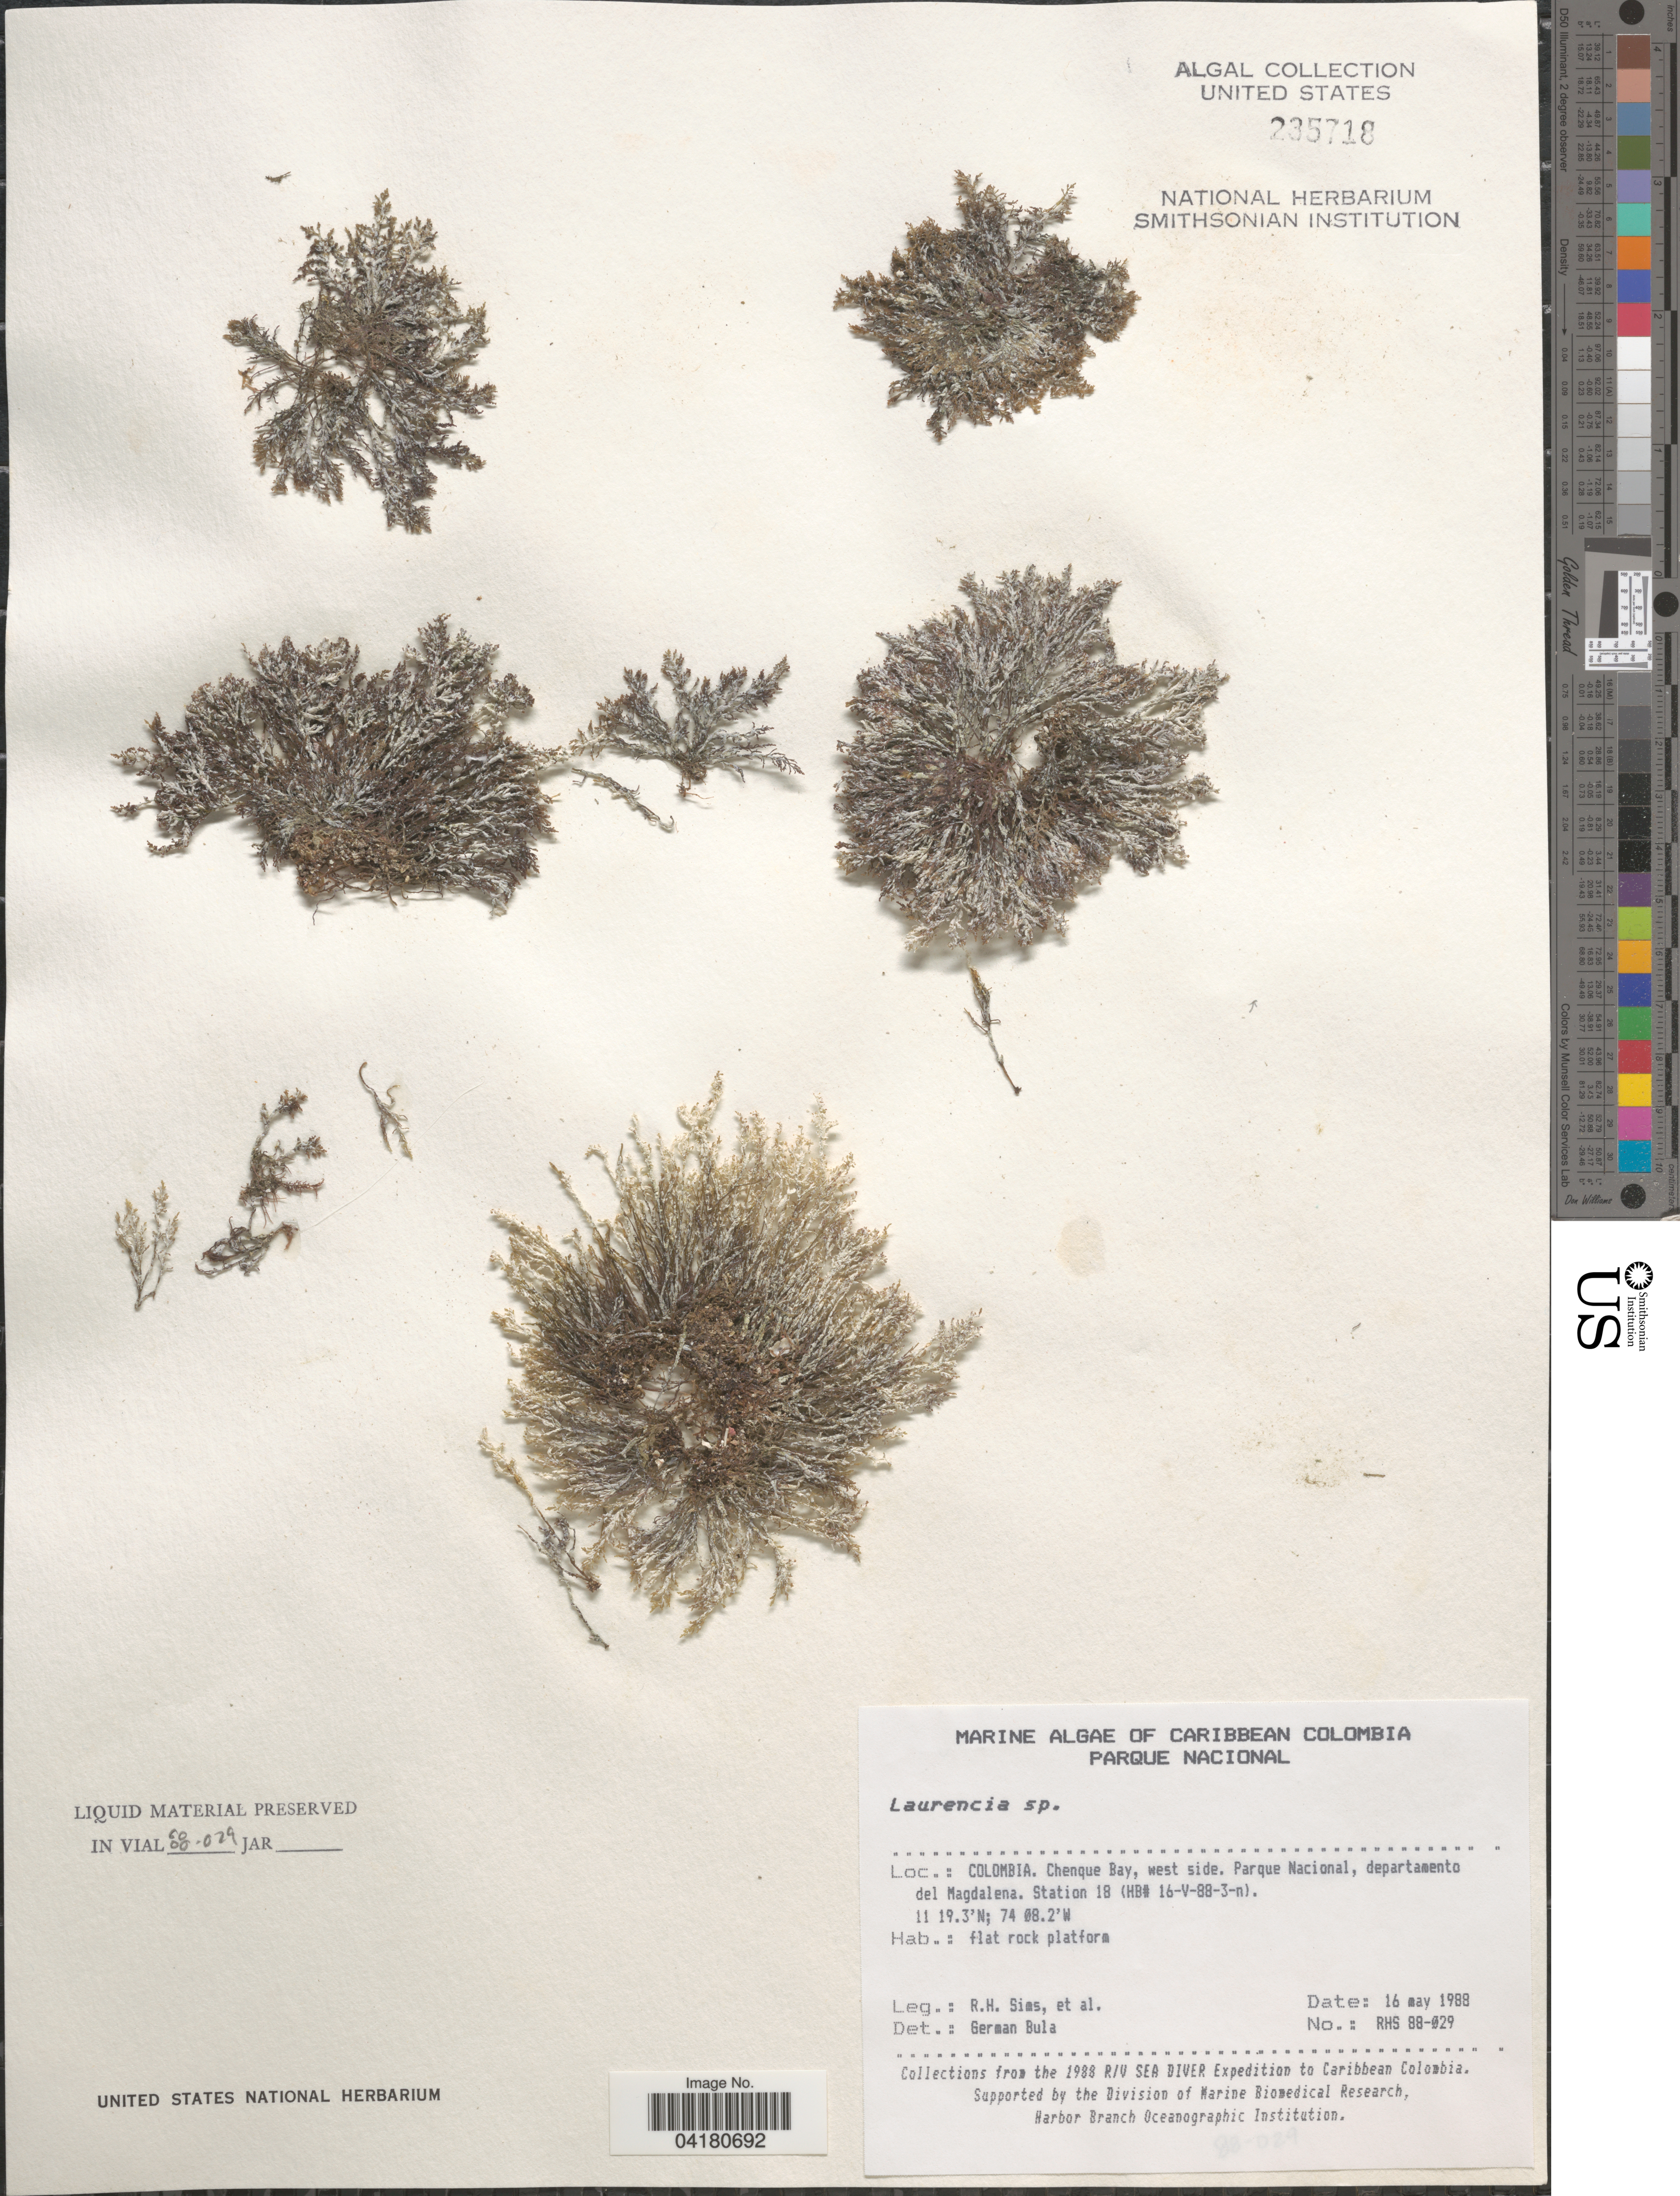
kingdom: Plantae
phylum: Rhodophyta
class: Florideophyceae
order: Ceramiales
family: Rhodomelaceae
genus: Laurencia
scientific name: Laurencia sp.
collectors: R. H. Sims & et al.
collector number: RHS88-029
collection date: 1988-05-16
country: Colombia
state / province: Magdalena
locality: Caribbean Colombia. Chenque Bay, west side. Parque Nacional, departamento del Magdalena. Station 18 (HB# 16-V-88-3-n). The 1988 R/V Sea Diver Expedition to Caribbean Colombia.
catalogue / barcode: US 235718